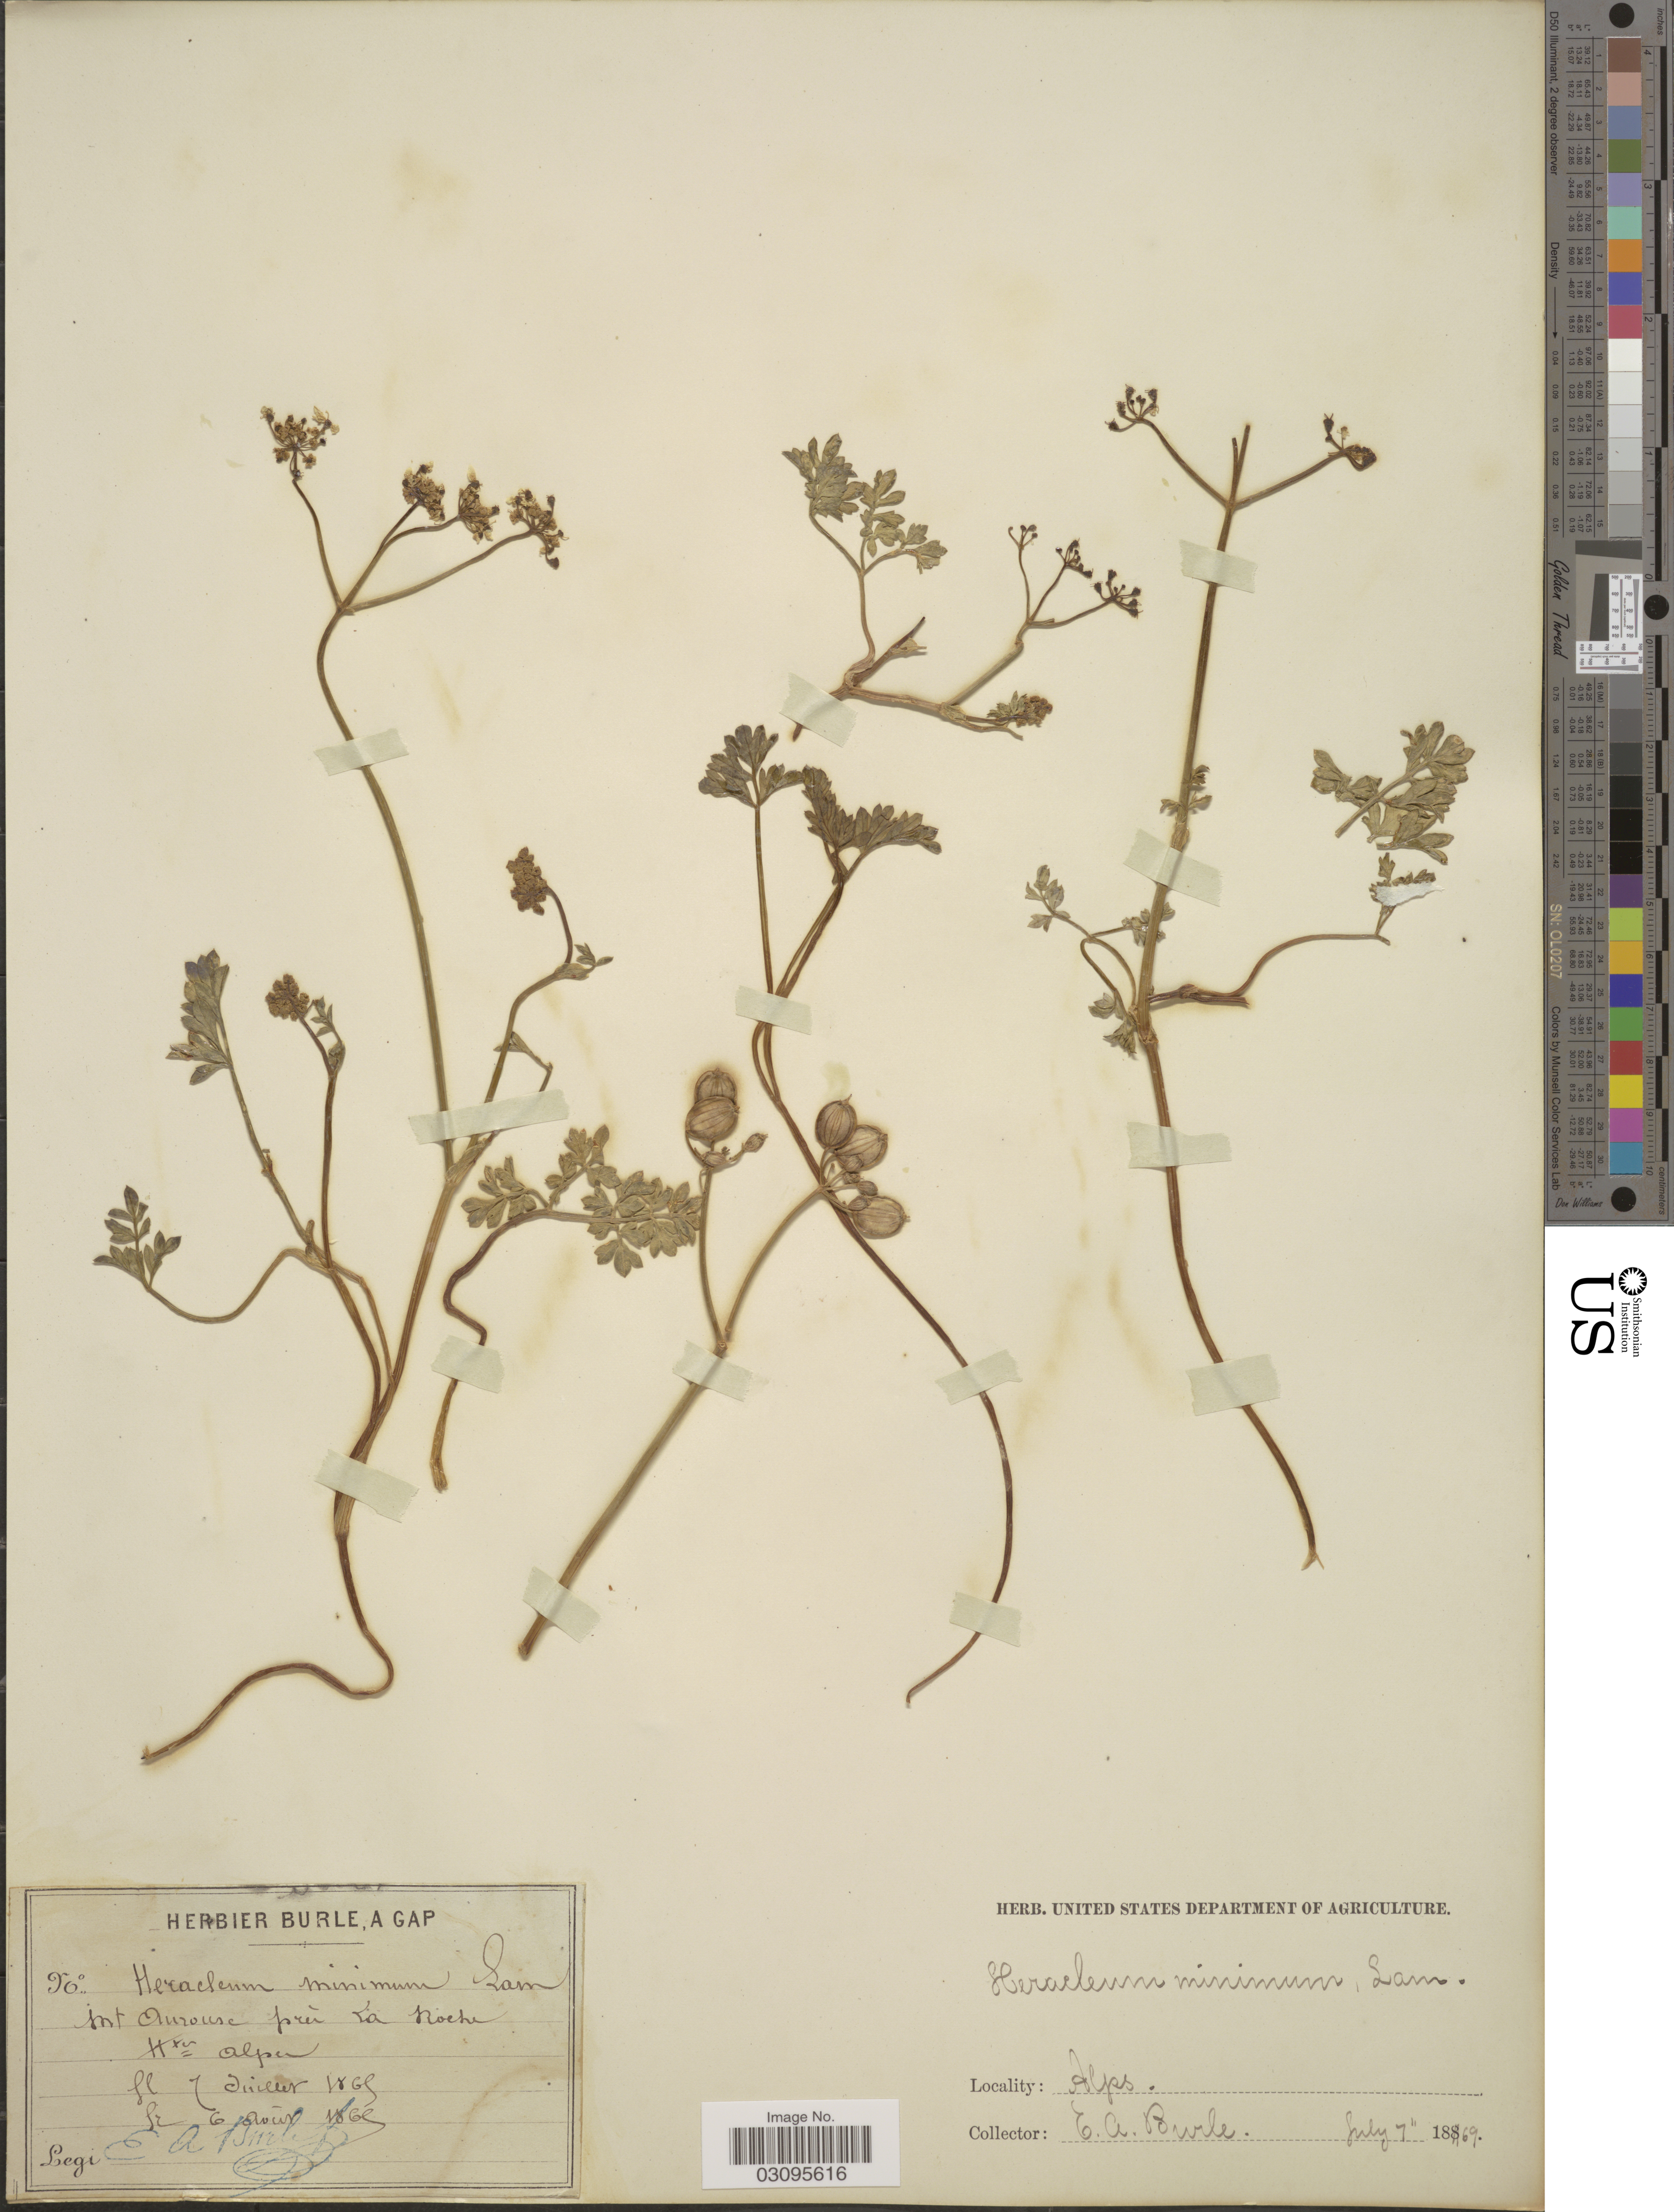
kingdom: Plantae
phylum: Tracheophyta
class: Magnoliopsida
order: Apiales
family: Apiaceae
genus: Heracleum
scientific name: Heracleum minimum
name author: Lam.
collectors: E. Burle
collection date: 1869-07-07/1869-08-06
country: France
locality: Alps, Snt [interpreted] Aurouse près La Roche, Htes Alps.